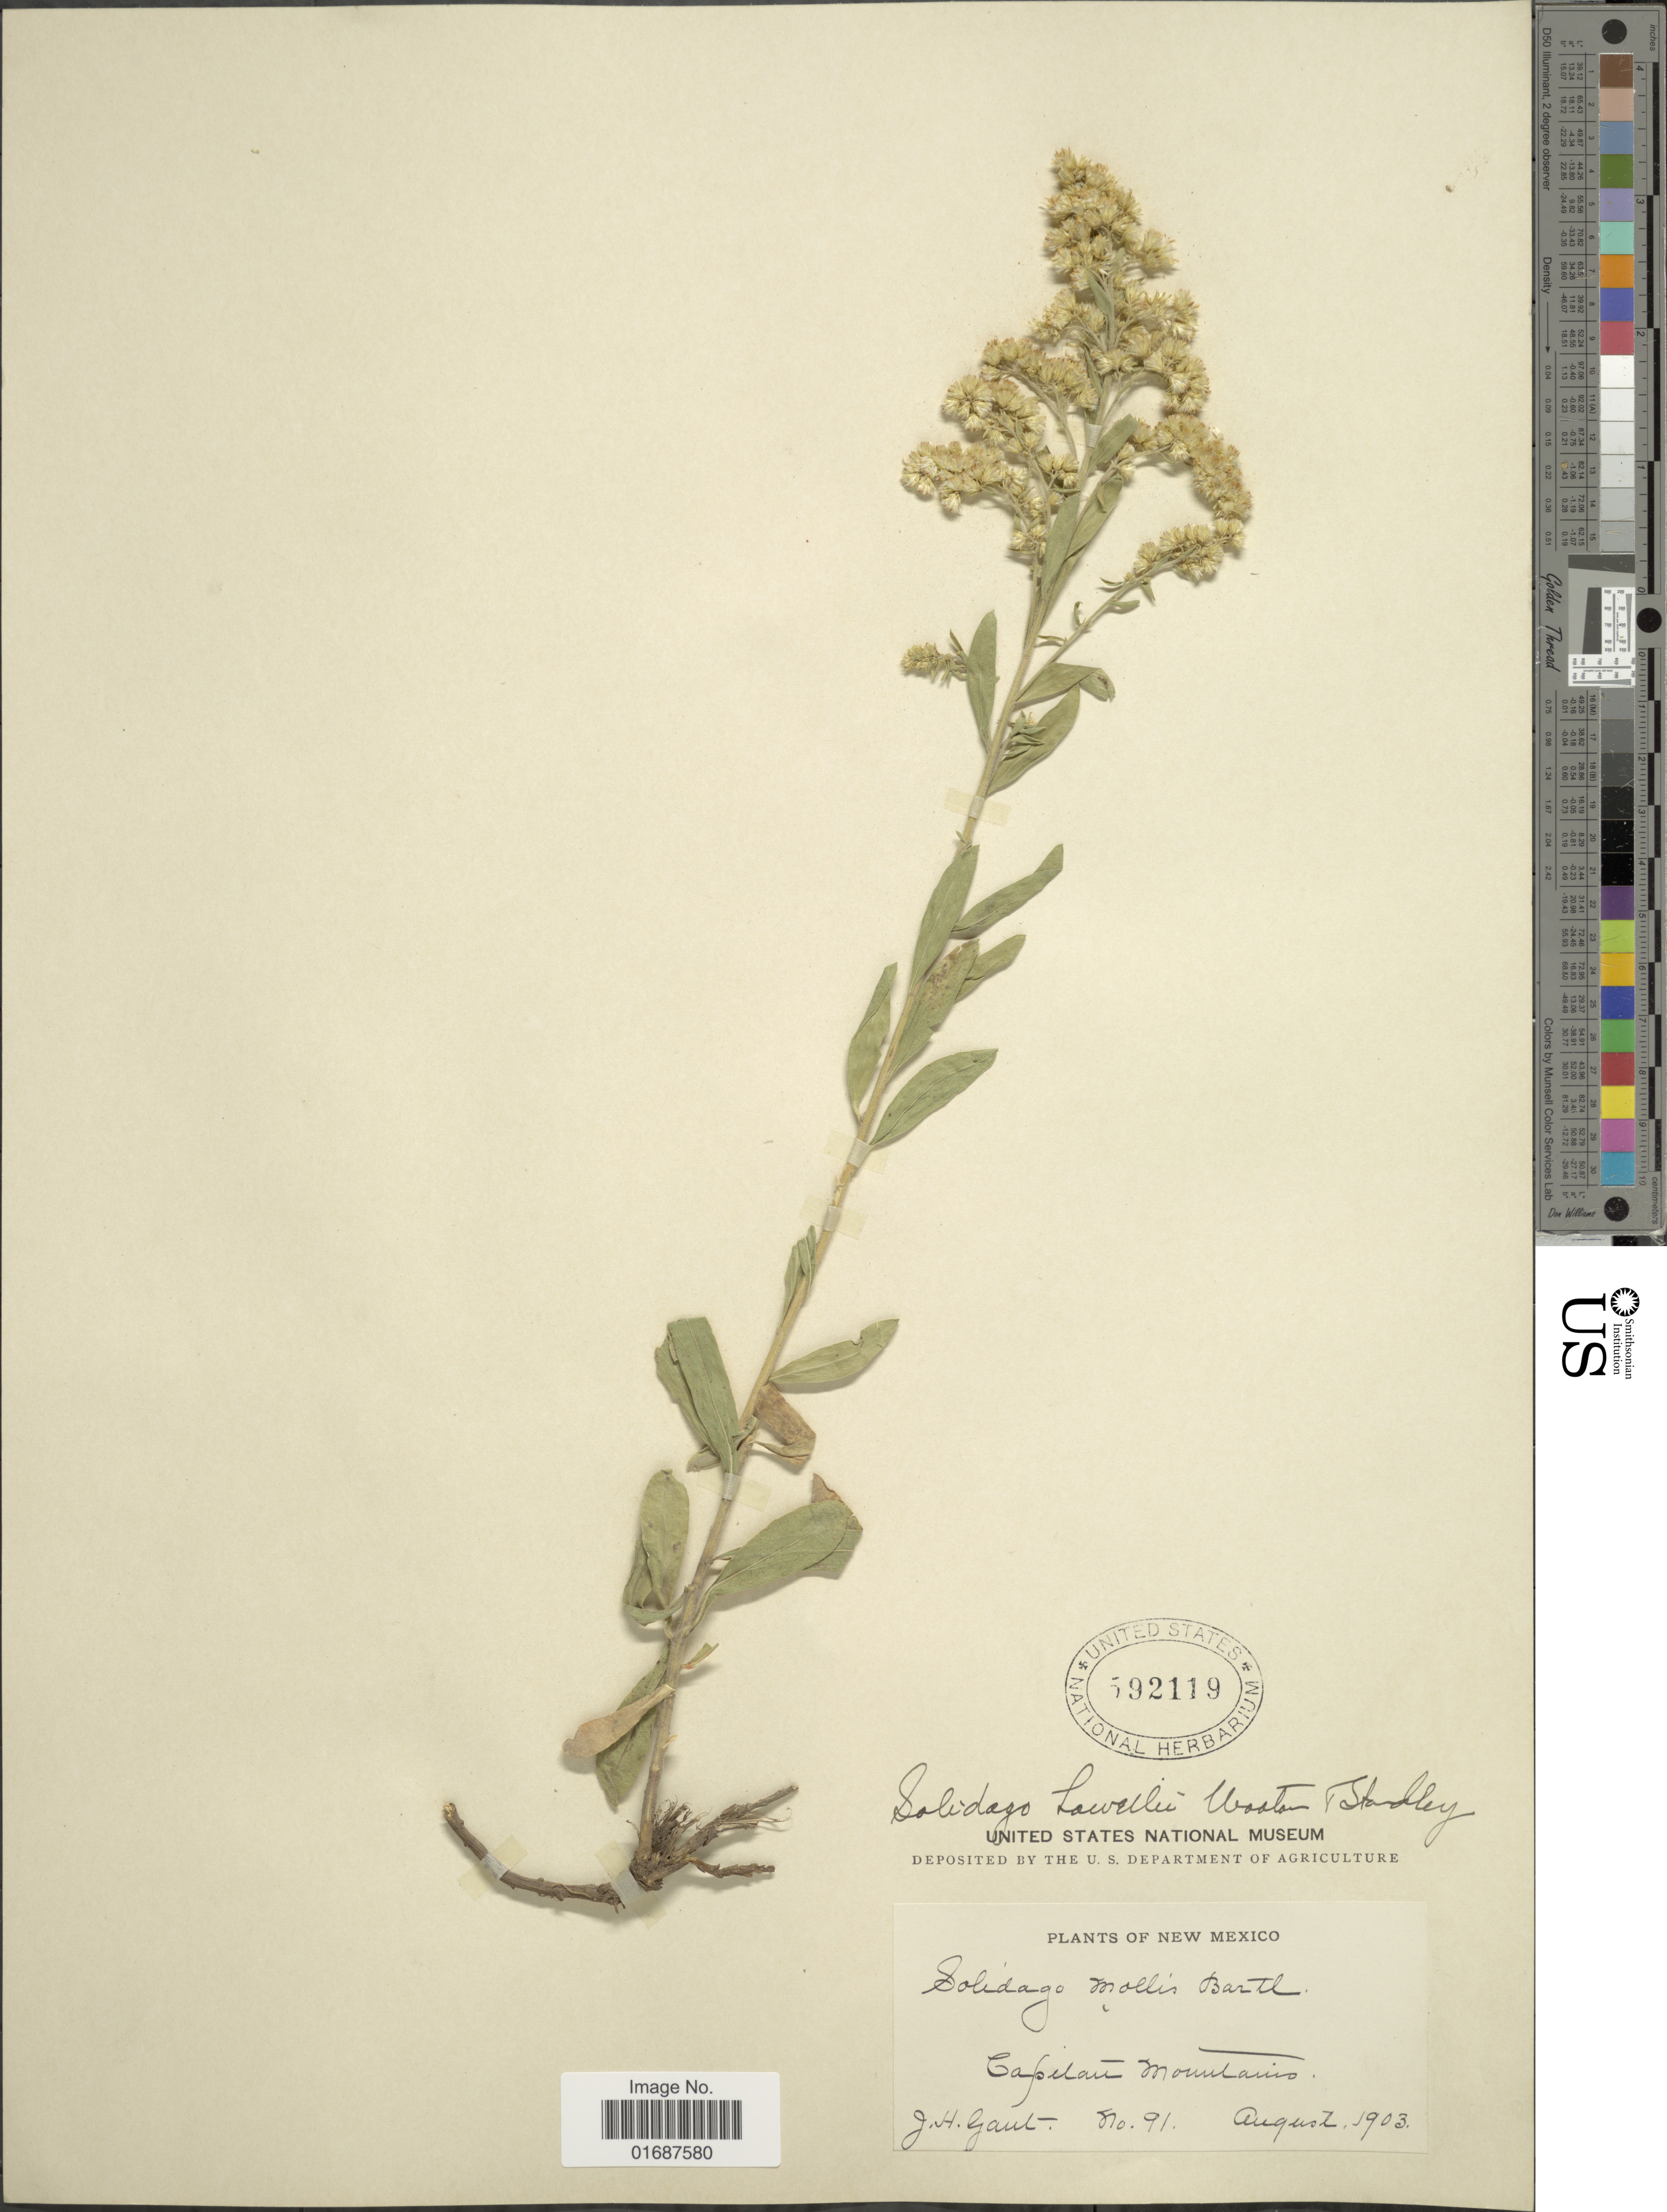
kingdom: Plantae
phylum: Tracheophyta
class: Magnoliopsida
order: Asterales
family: Asteraceae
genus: Solidago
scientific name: Solidago howellii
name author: Wooton & Standl.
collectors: J. Gant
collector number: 91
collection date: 1903-08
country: United States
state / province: New Mexico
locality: Capitan Mountains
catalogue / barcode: US 592119